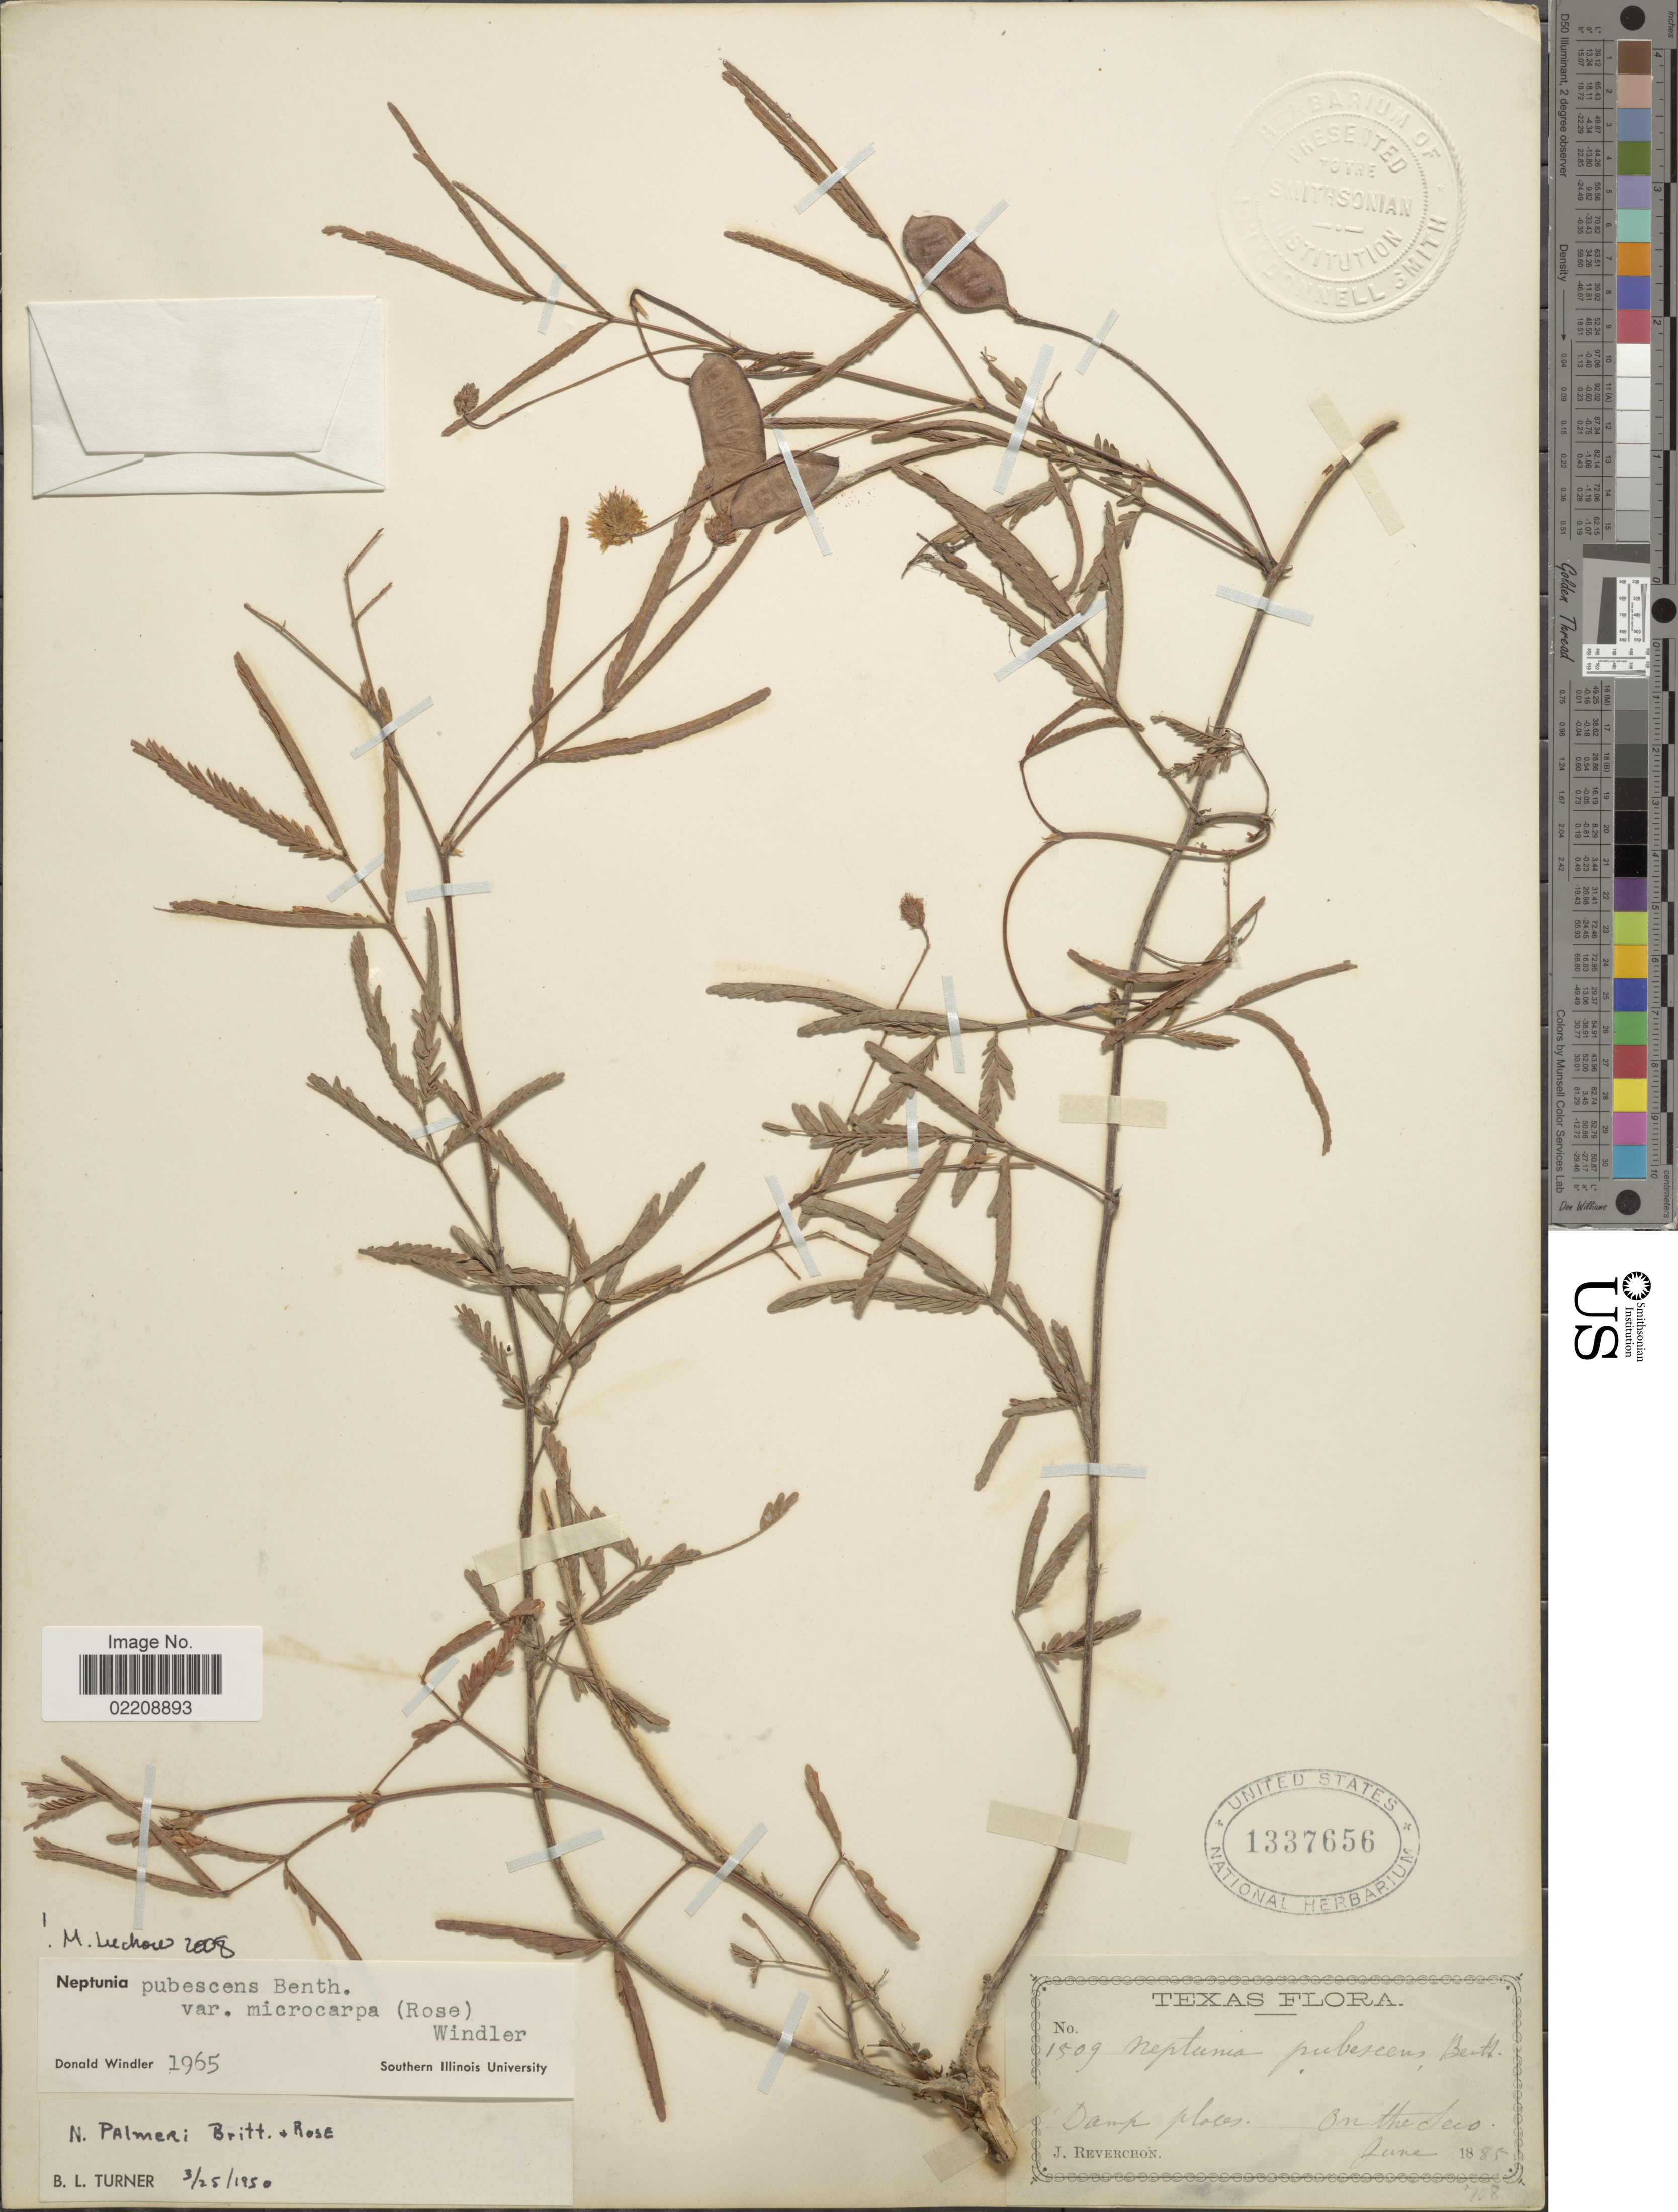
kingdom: Plantae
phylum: Tracheophyta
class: Magnoliopsida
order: Fabales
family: Fabaceae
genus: Neptunia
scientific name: Neptunia pubescens var. microcarpa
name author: Benth.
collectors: J. Reverchon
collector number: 1509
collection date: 1855-06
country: United States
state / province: Texas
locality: On the Seco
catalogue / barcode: US 1337656